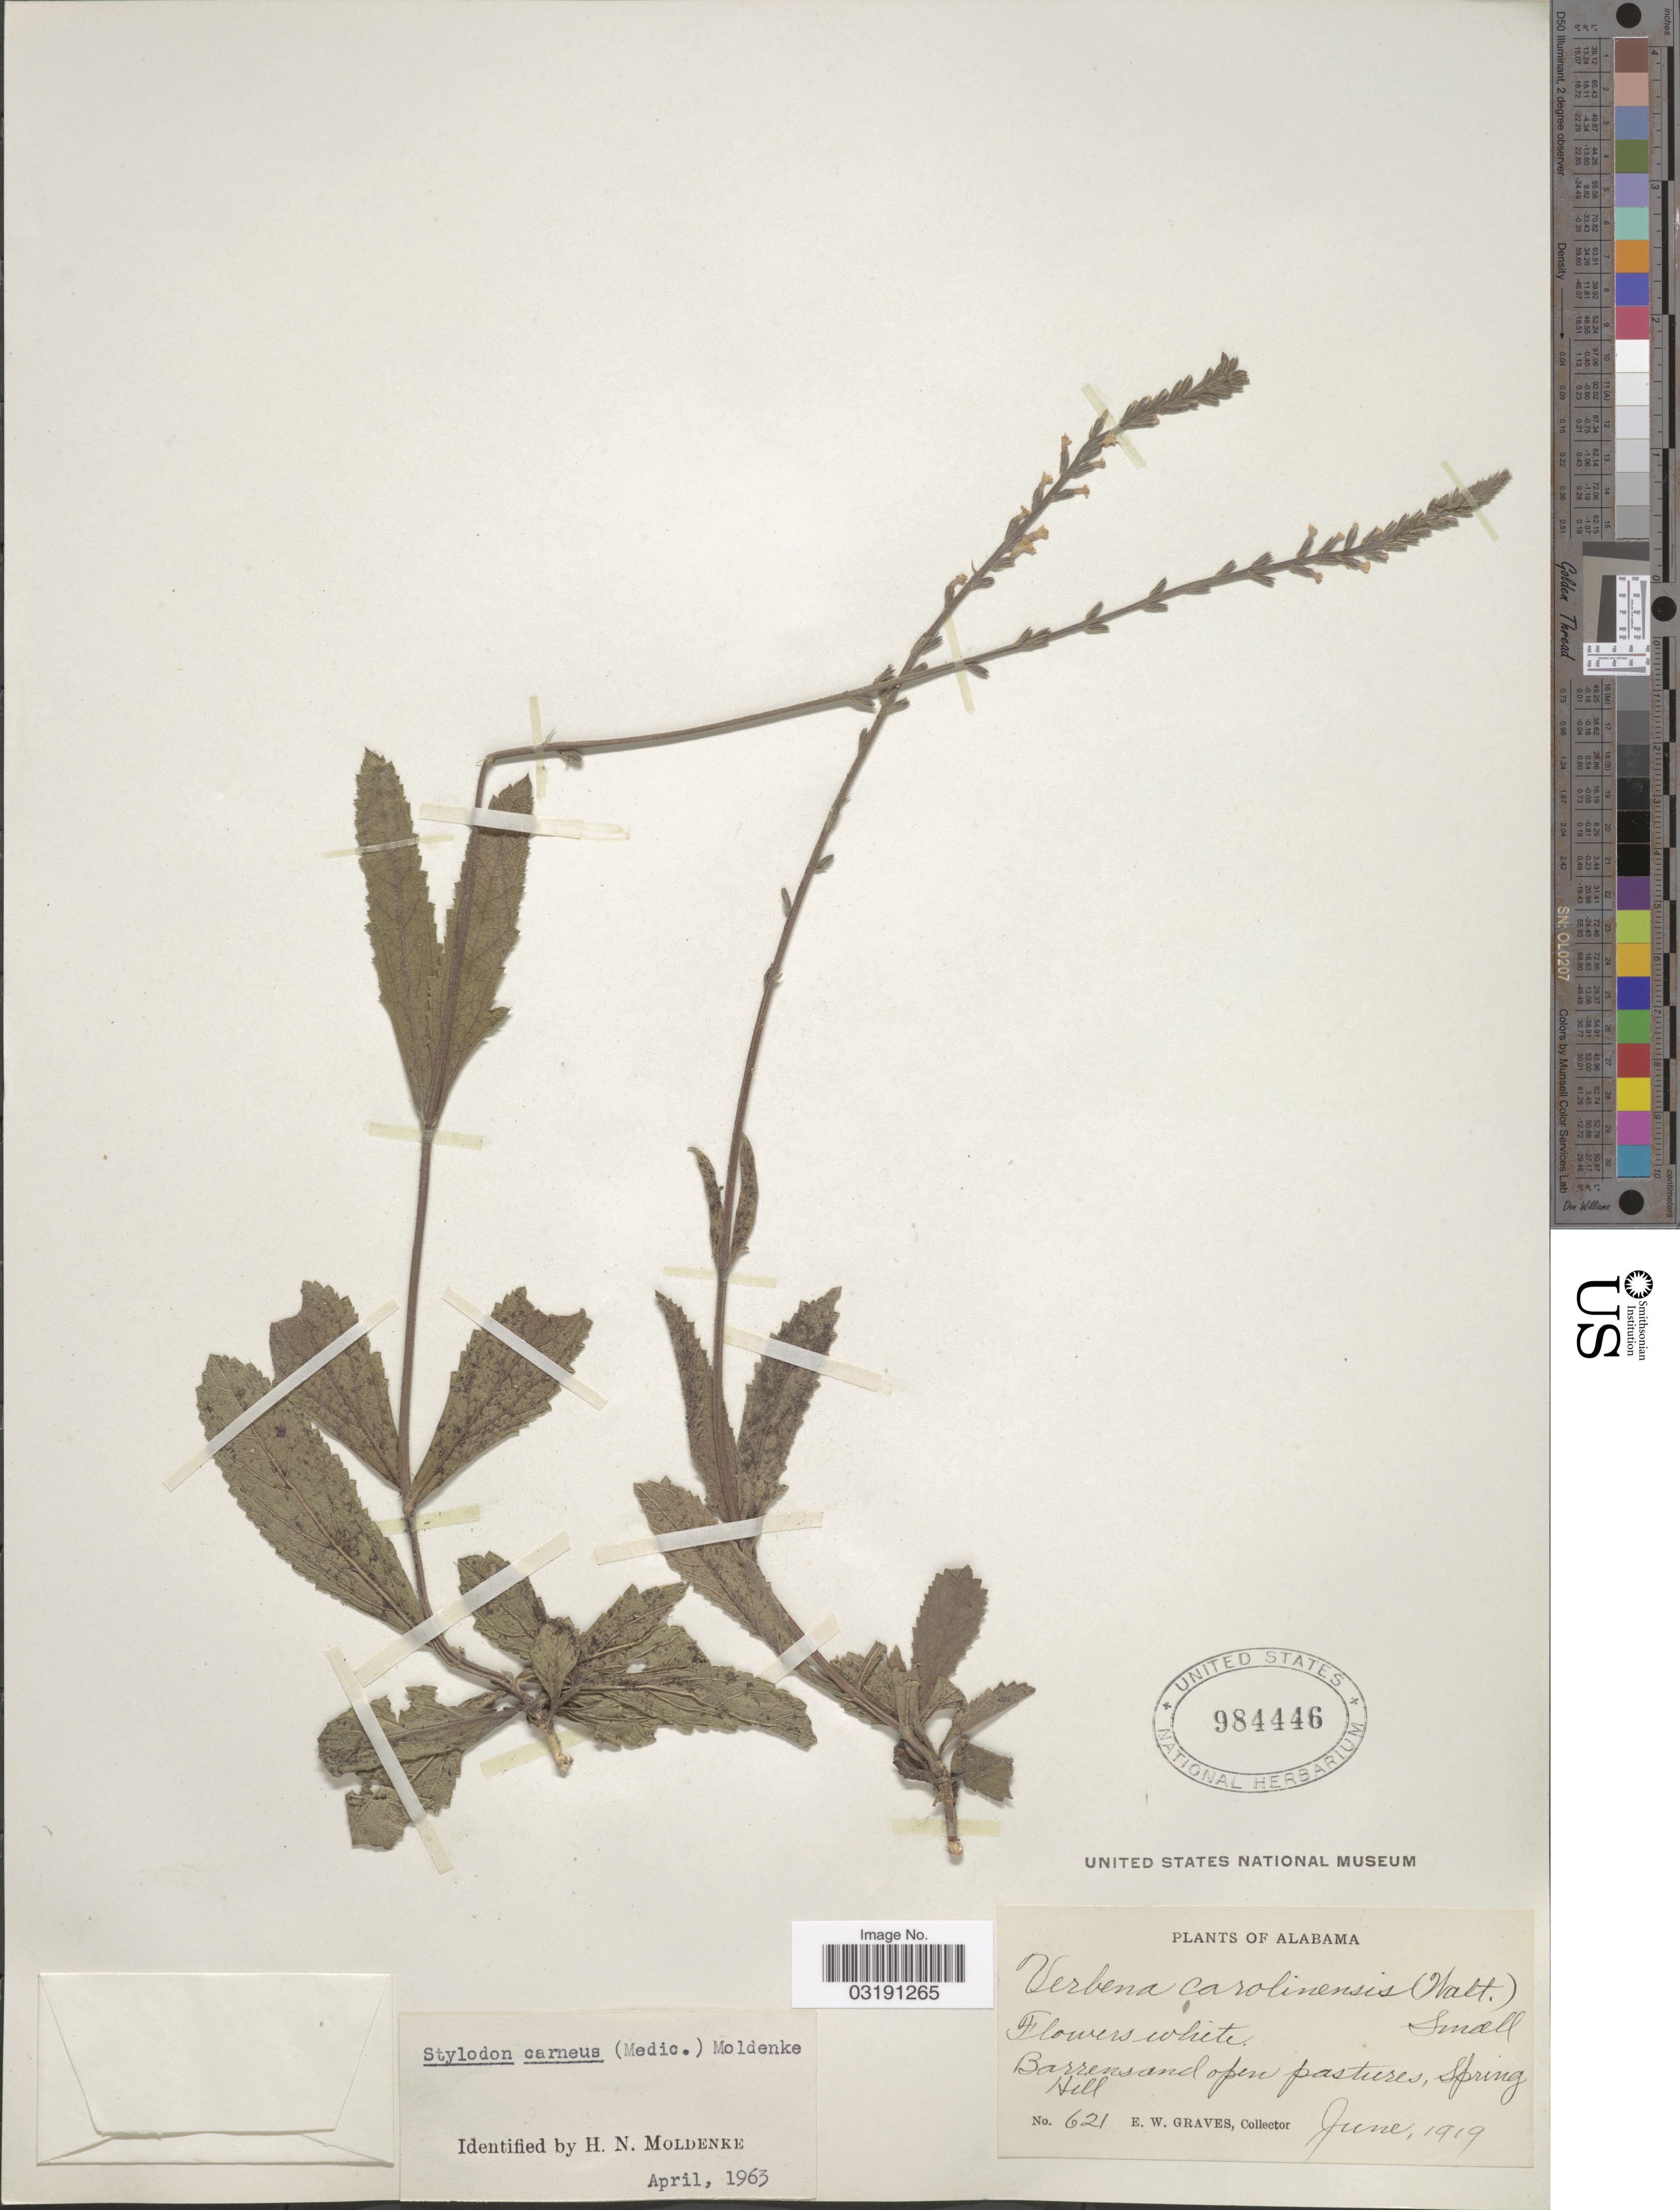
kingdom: Plantae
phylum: Tracheophyta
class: Magnoliopsida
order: Lamiales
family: Verbenaceae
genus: Verbena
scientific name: Verbena carnea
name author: Medik.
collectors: E. Graves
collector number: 621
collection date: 1919-06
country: United States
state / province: Alabama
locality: Barrens and open pasture, Spring Hill.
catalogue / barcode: US 984446